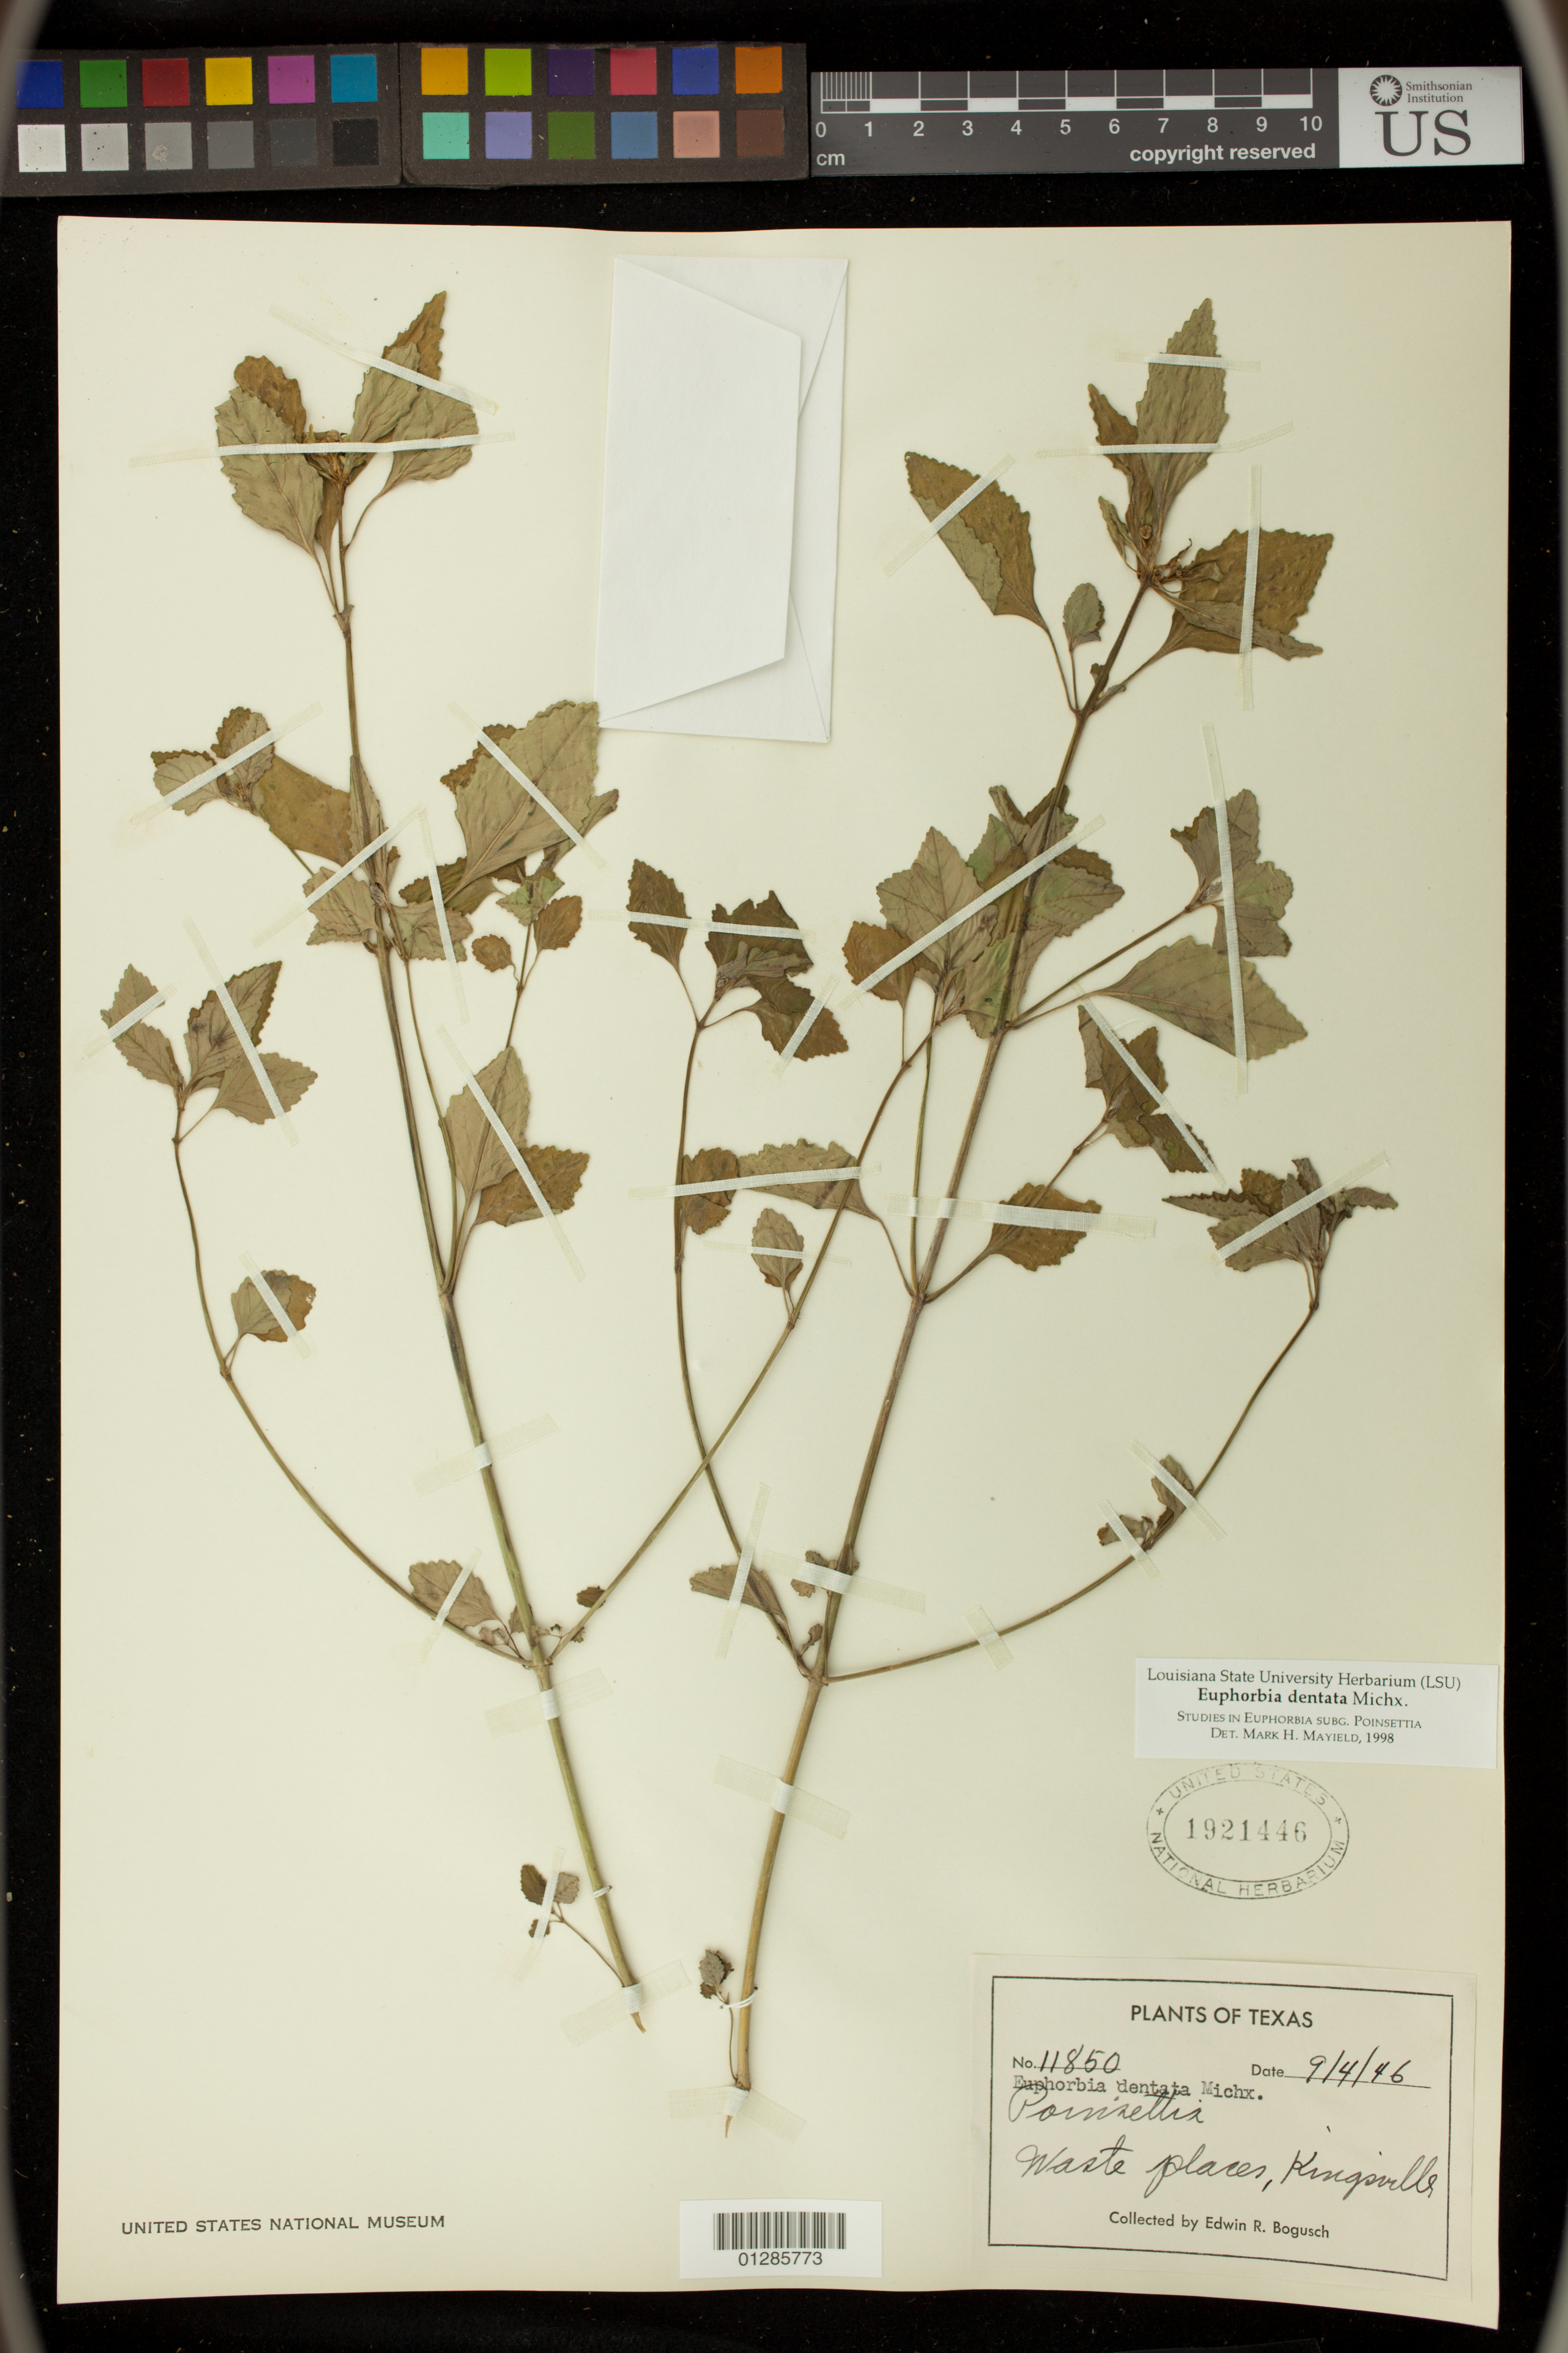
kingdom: Plantae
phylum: Tracheophyta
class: Magnoliopsida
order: Malpighiales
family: Euphorbiaceae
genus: Euphorbia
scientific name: Euphorbia dentata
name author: Michx.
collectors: E. Bogusch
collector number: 11850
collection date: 1946-09-04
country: United States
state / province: Texas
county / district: Kleburg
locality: Kingsville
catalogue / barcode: US 1921446